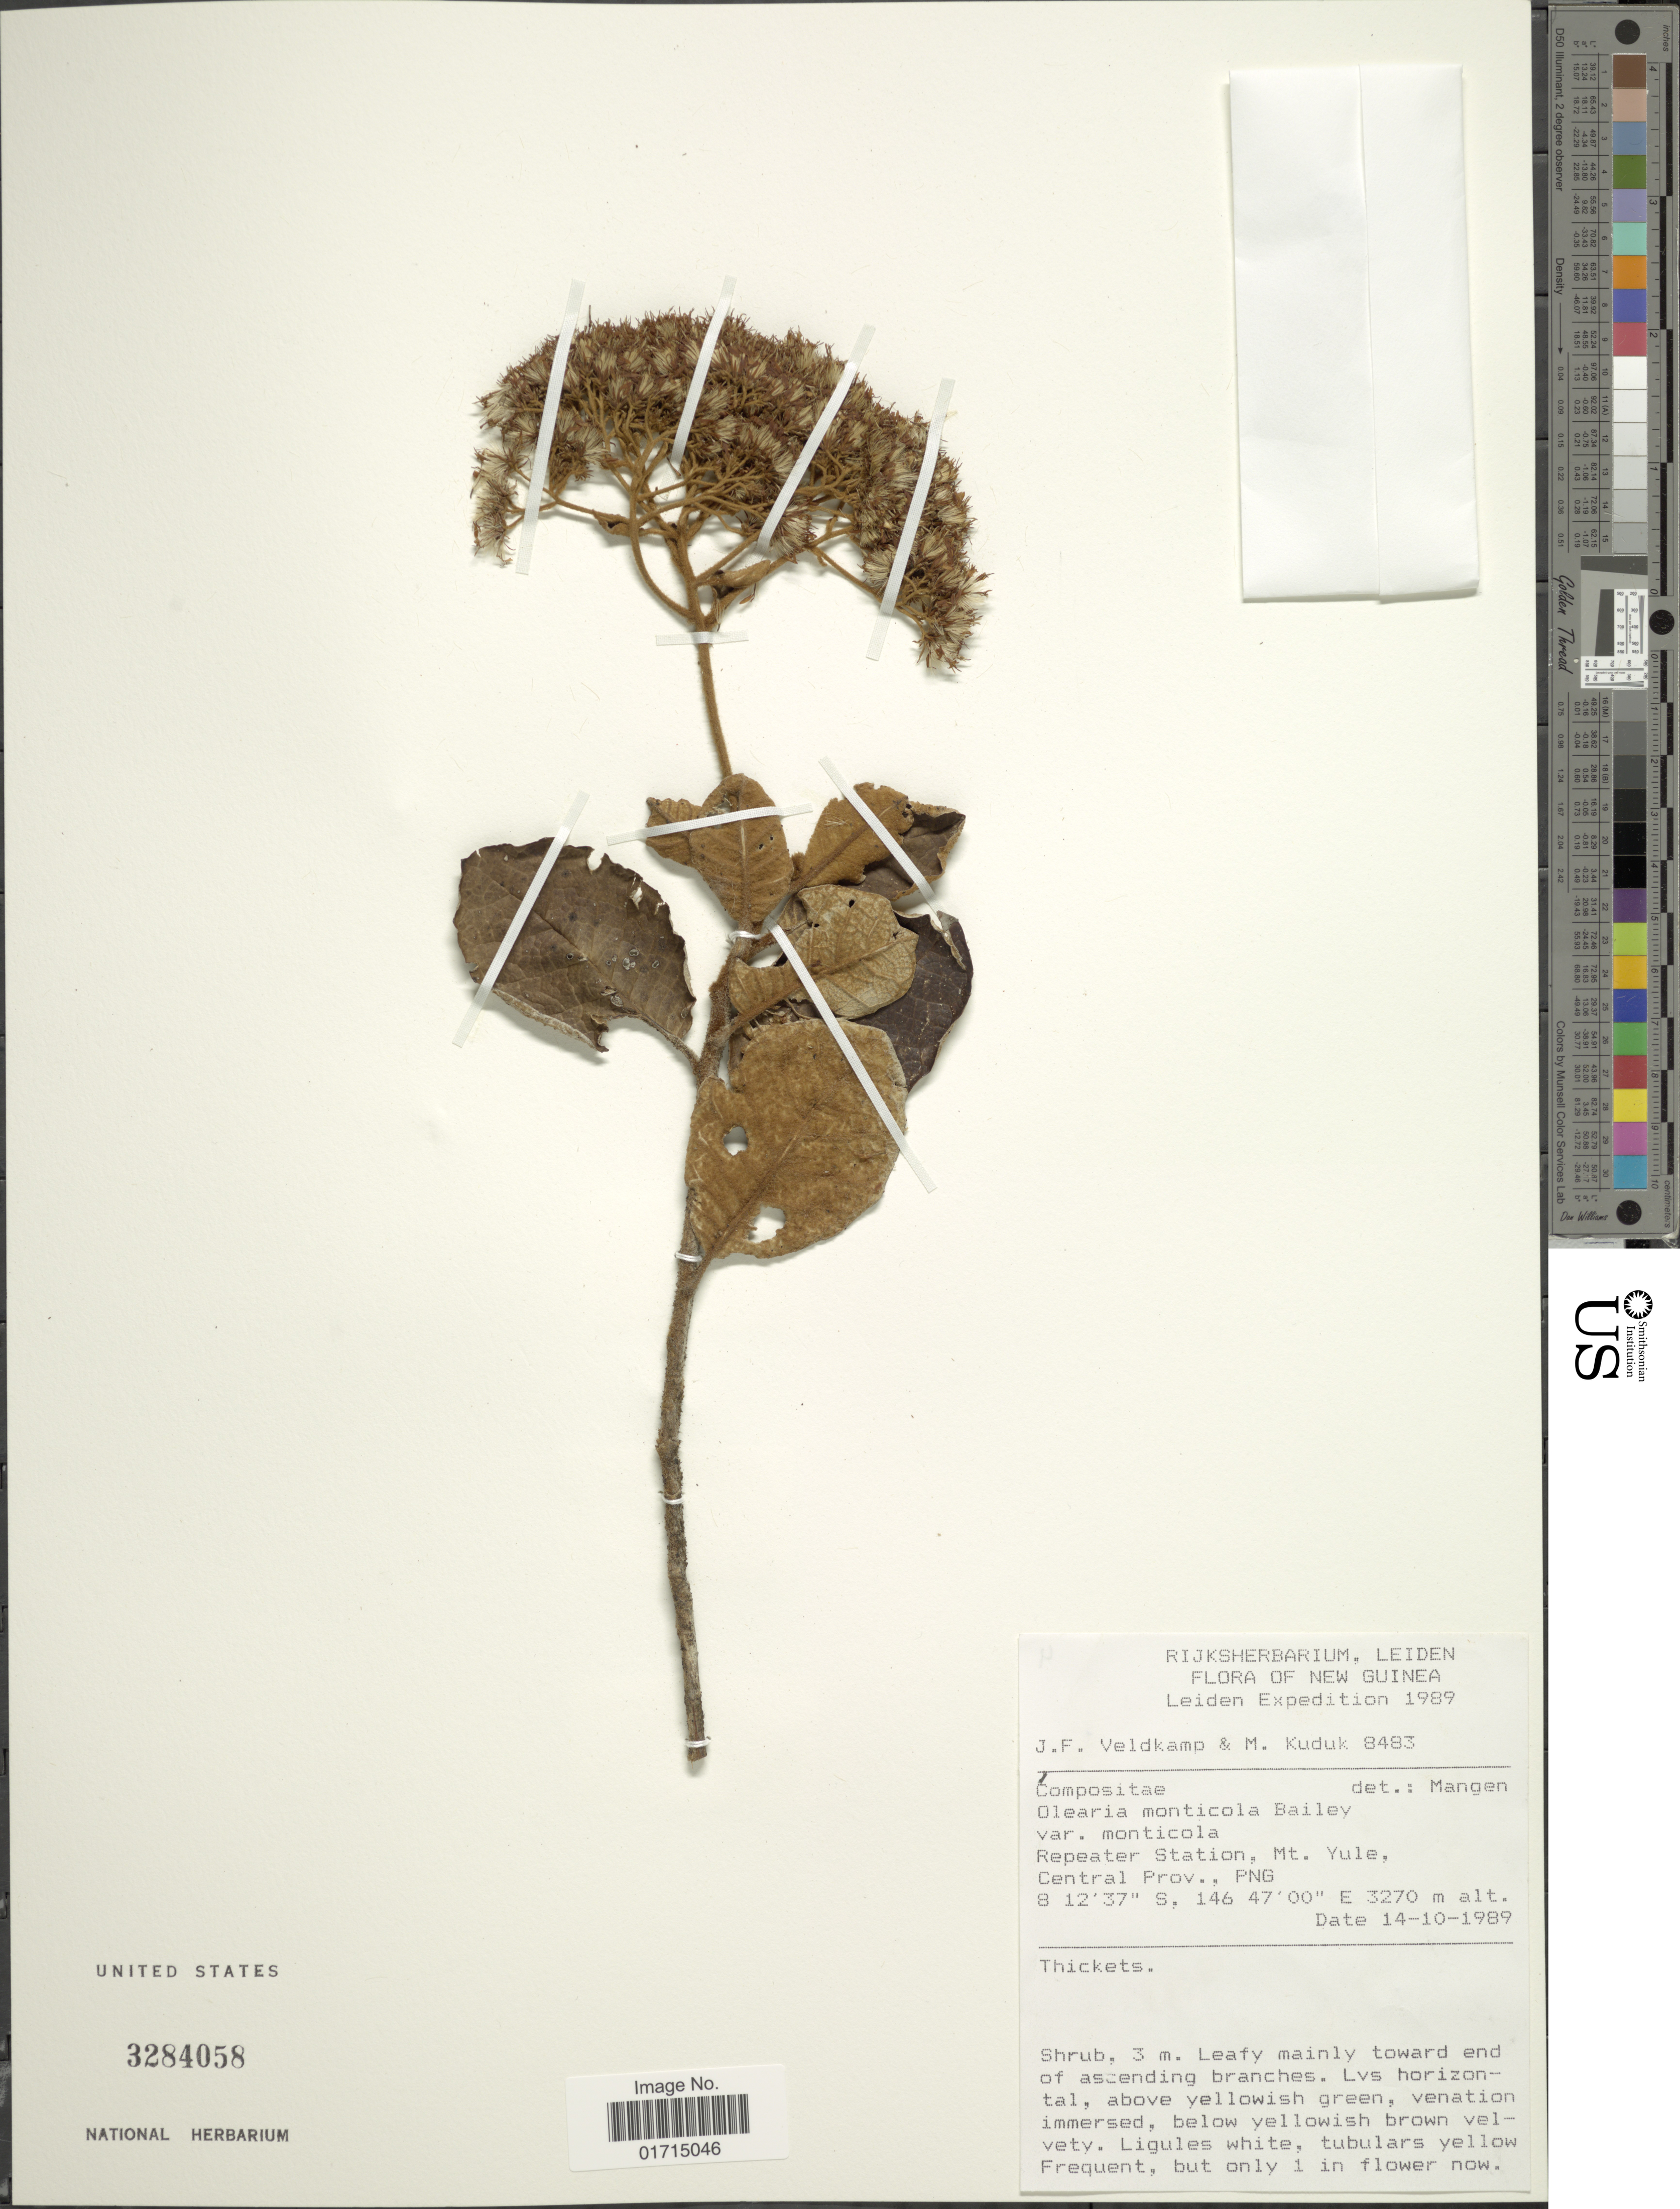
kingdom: Plantae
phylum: Tracheophyta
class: Magnoliopsida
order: Asterales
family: Asteraceae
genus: Olearia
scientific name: Olearia monticola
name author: F.M. Bailey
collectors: J. F. Veldkamp & M. Kuduk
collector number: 8483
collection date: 1989-10-14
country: Papua New Guinea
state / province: Central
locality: NewGuinea. Repeater Starion, Mt. Yule. Central Prov., PNG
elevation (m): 3270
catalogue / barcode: US 3284058